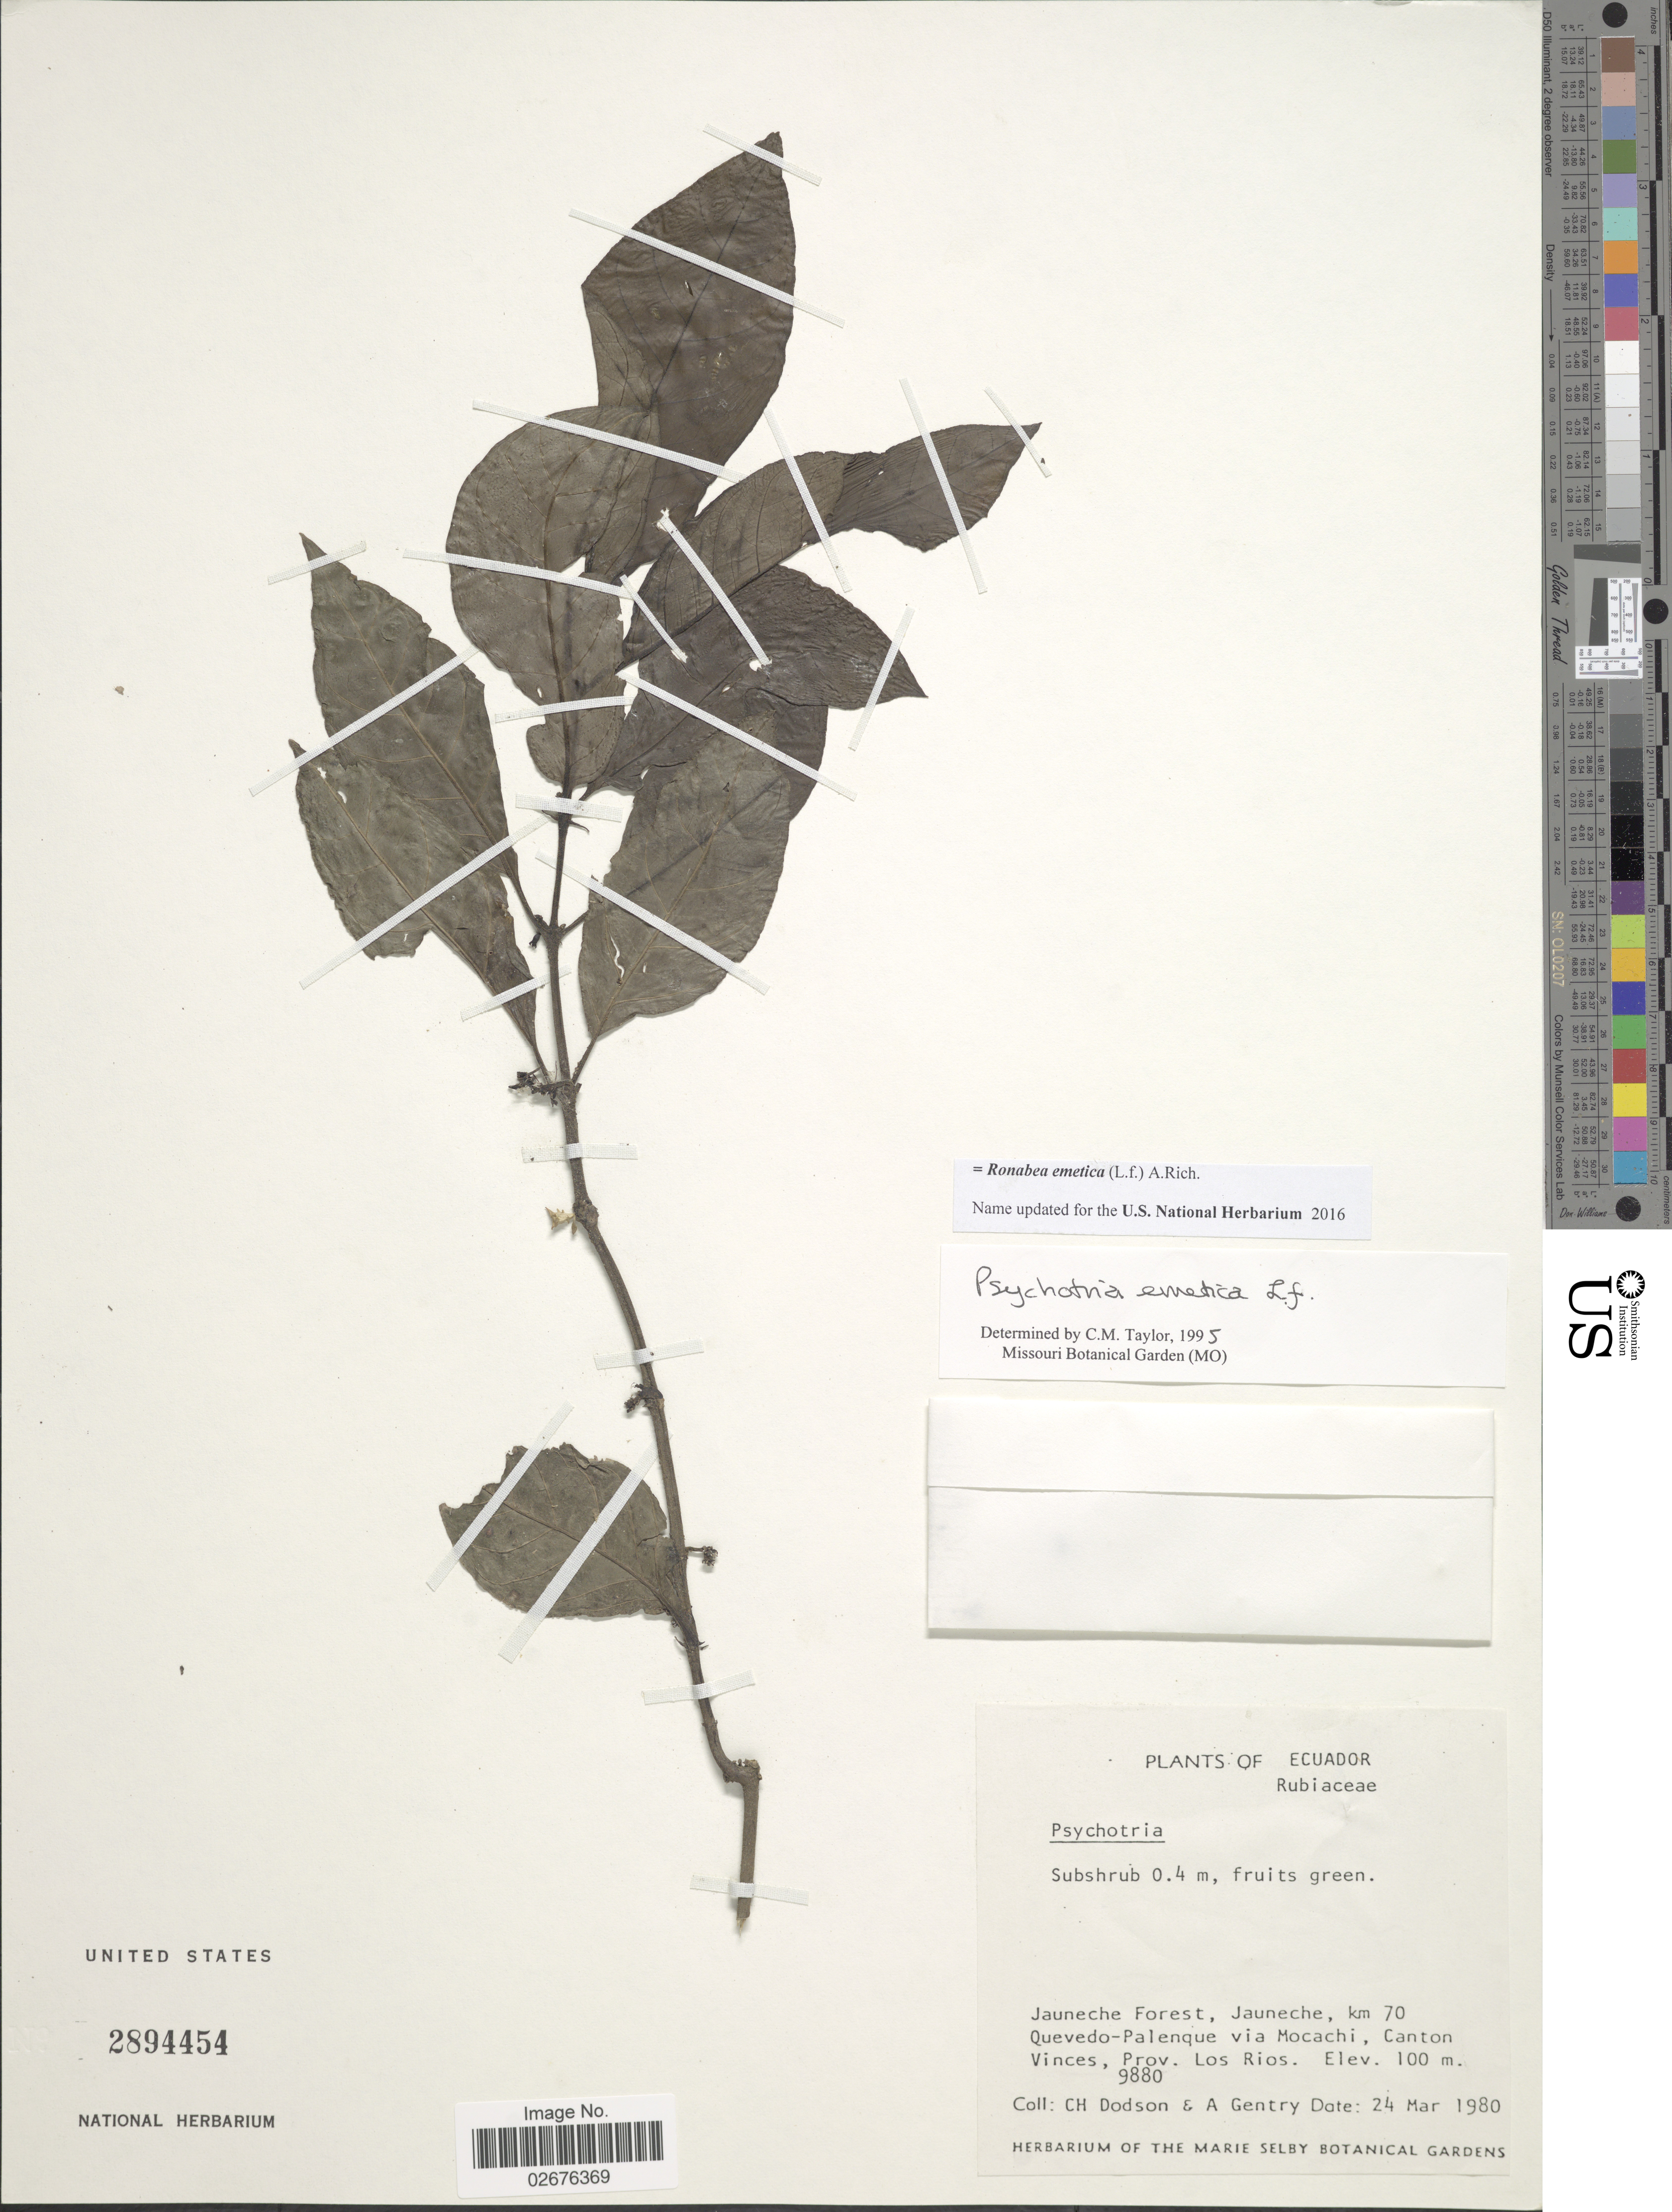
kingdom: Plantae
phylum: Tracheophyta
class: Magnoliopsida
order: Gentianales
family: Rubiaceae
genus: Ronabea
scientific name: Ronabea emetica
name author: (L. f.) A. Rich.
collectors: C. H. Dodson & A. H. Gentry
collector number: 9880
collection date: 1980-03-24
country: Ecuador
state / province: Los Ríos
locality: Jauneche Forest, Jauneche, km 70 Quevedo-Palenque via Mocachi, Canton Vinces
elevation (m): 100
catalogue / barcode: US 2894454